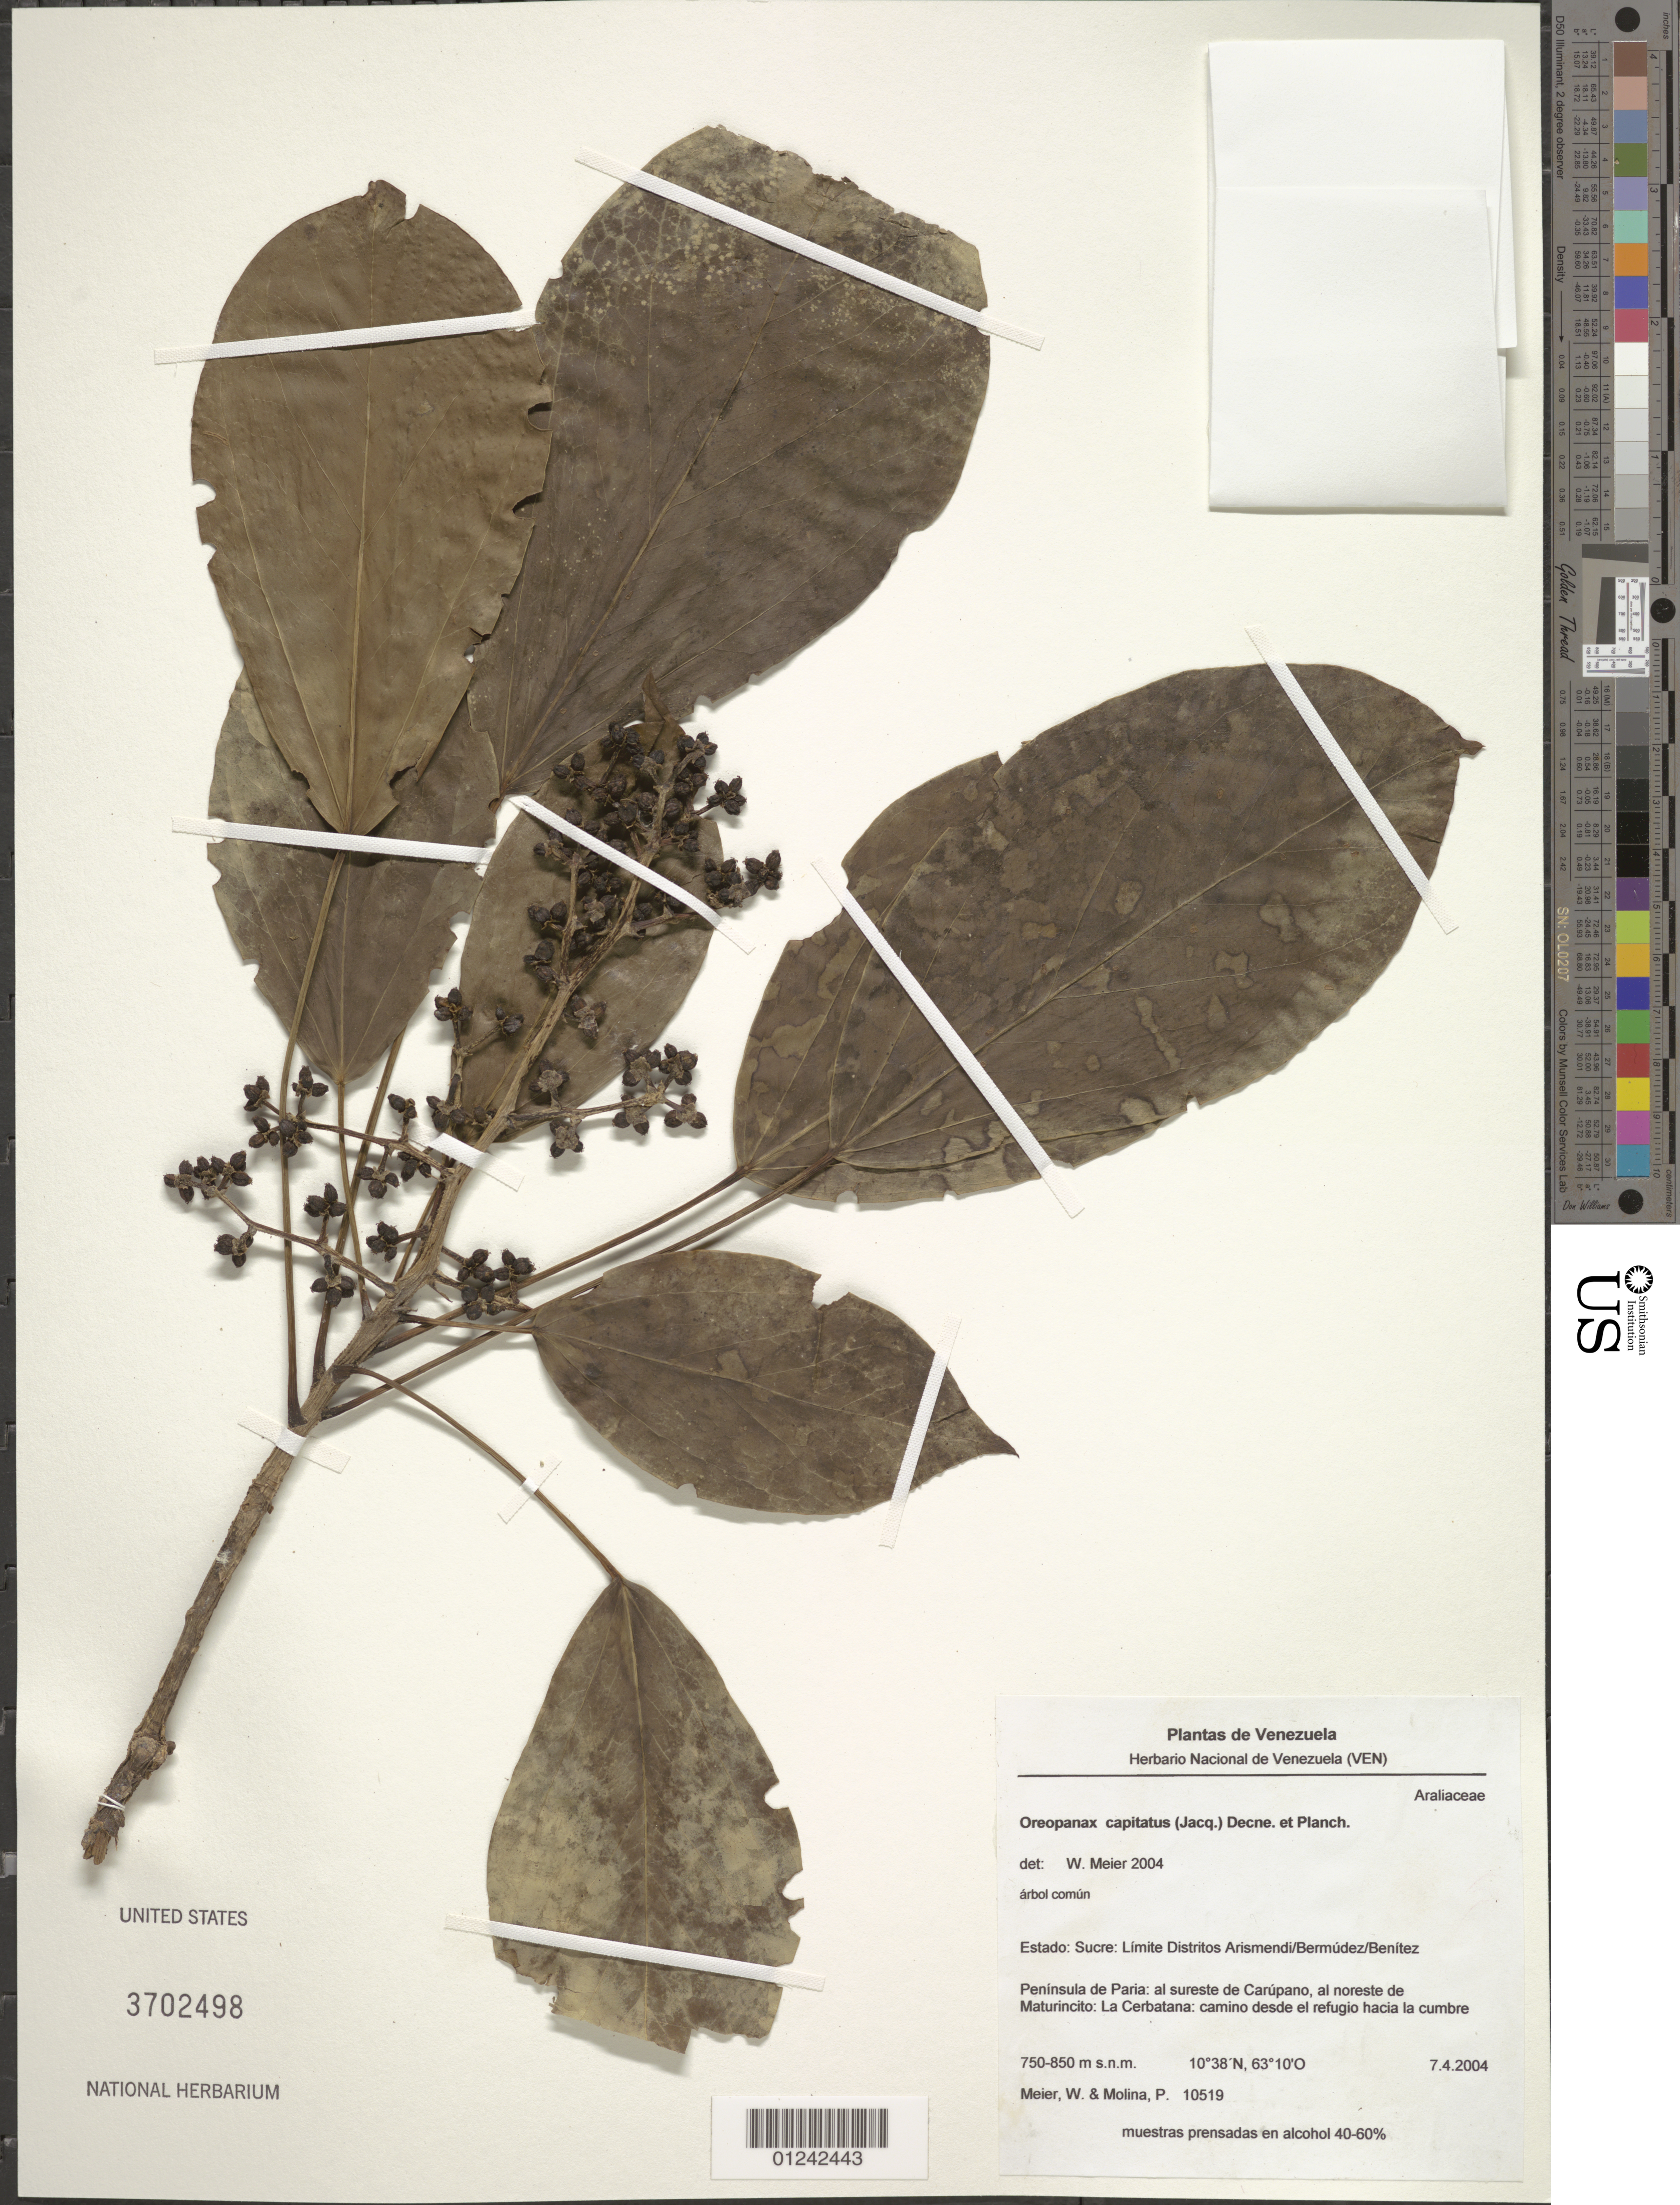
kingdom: Plantae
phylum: Tracheophyta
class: Magnoliopsida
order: Apiales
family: Araliaceae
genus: Oreopanax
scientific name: Oreopanax capitatus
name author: (Jacq.) Decne. & Planch.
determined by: Meier, Winfried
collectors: W. Meier & P. Molina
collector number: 10519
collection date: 2004-07-07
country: Venezuela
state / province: Sucre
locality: Estado:Sucre. Limite Distritos Arismendi/Bermudez/Benitez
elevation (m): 750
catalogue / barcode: US 3702498